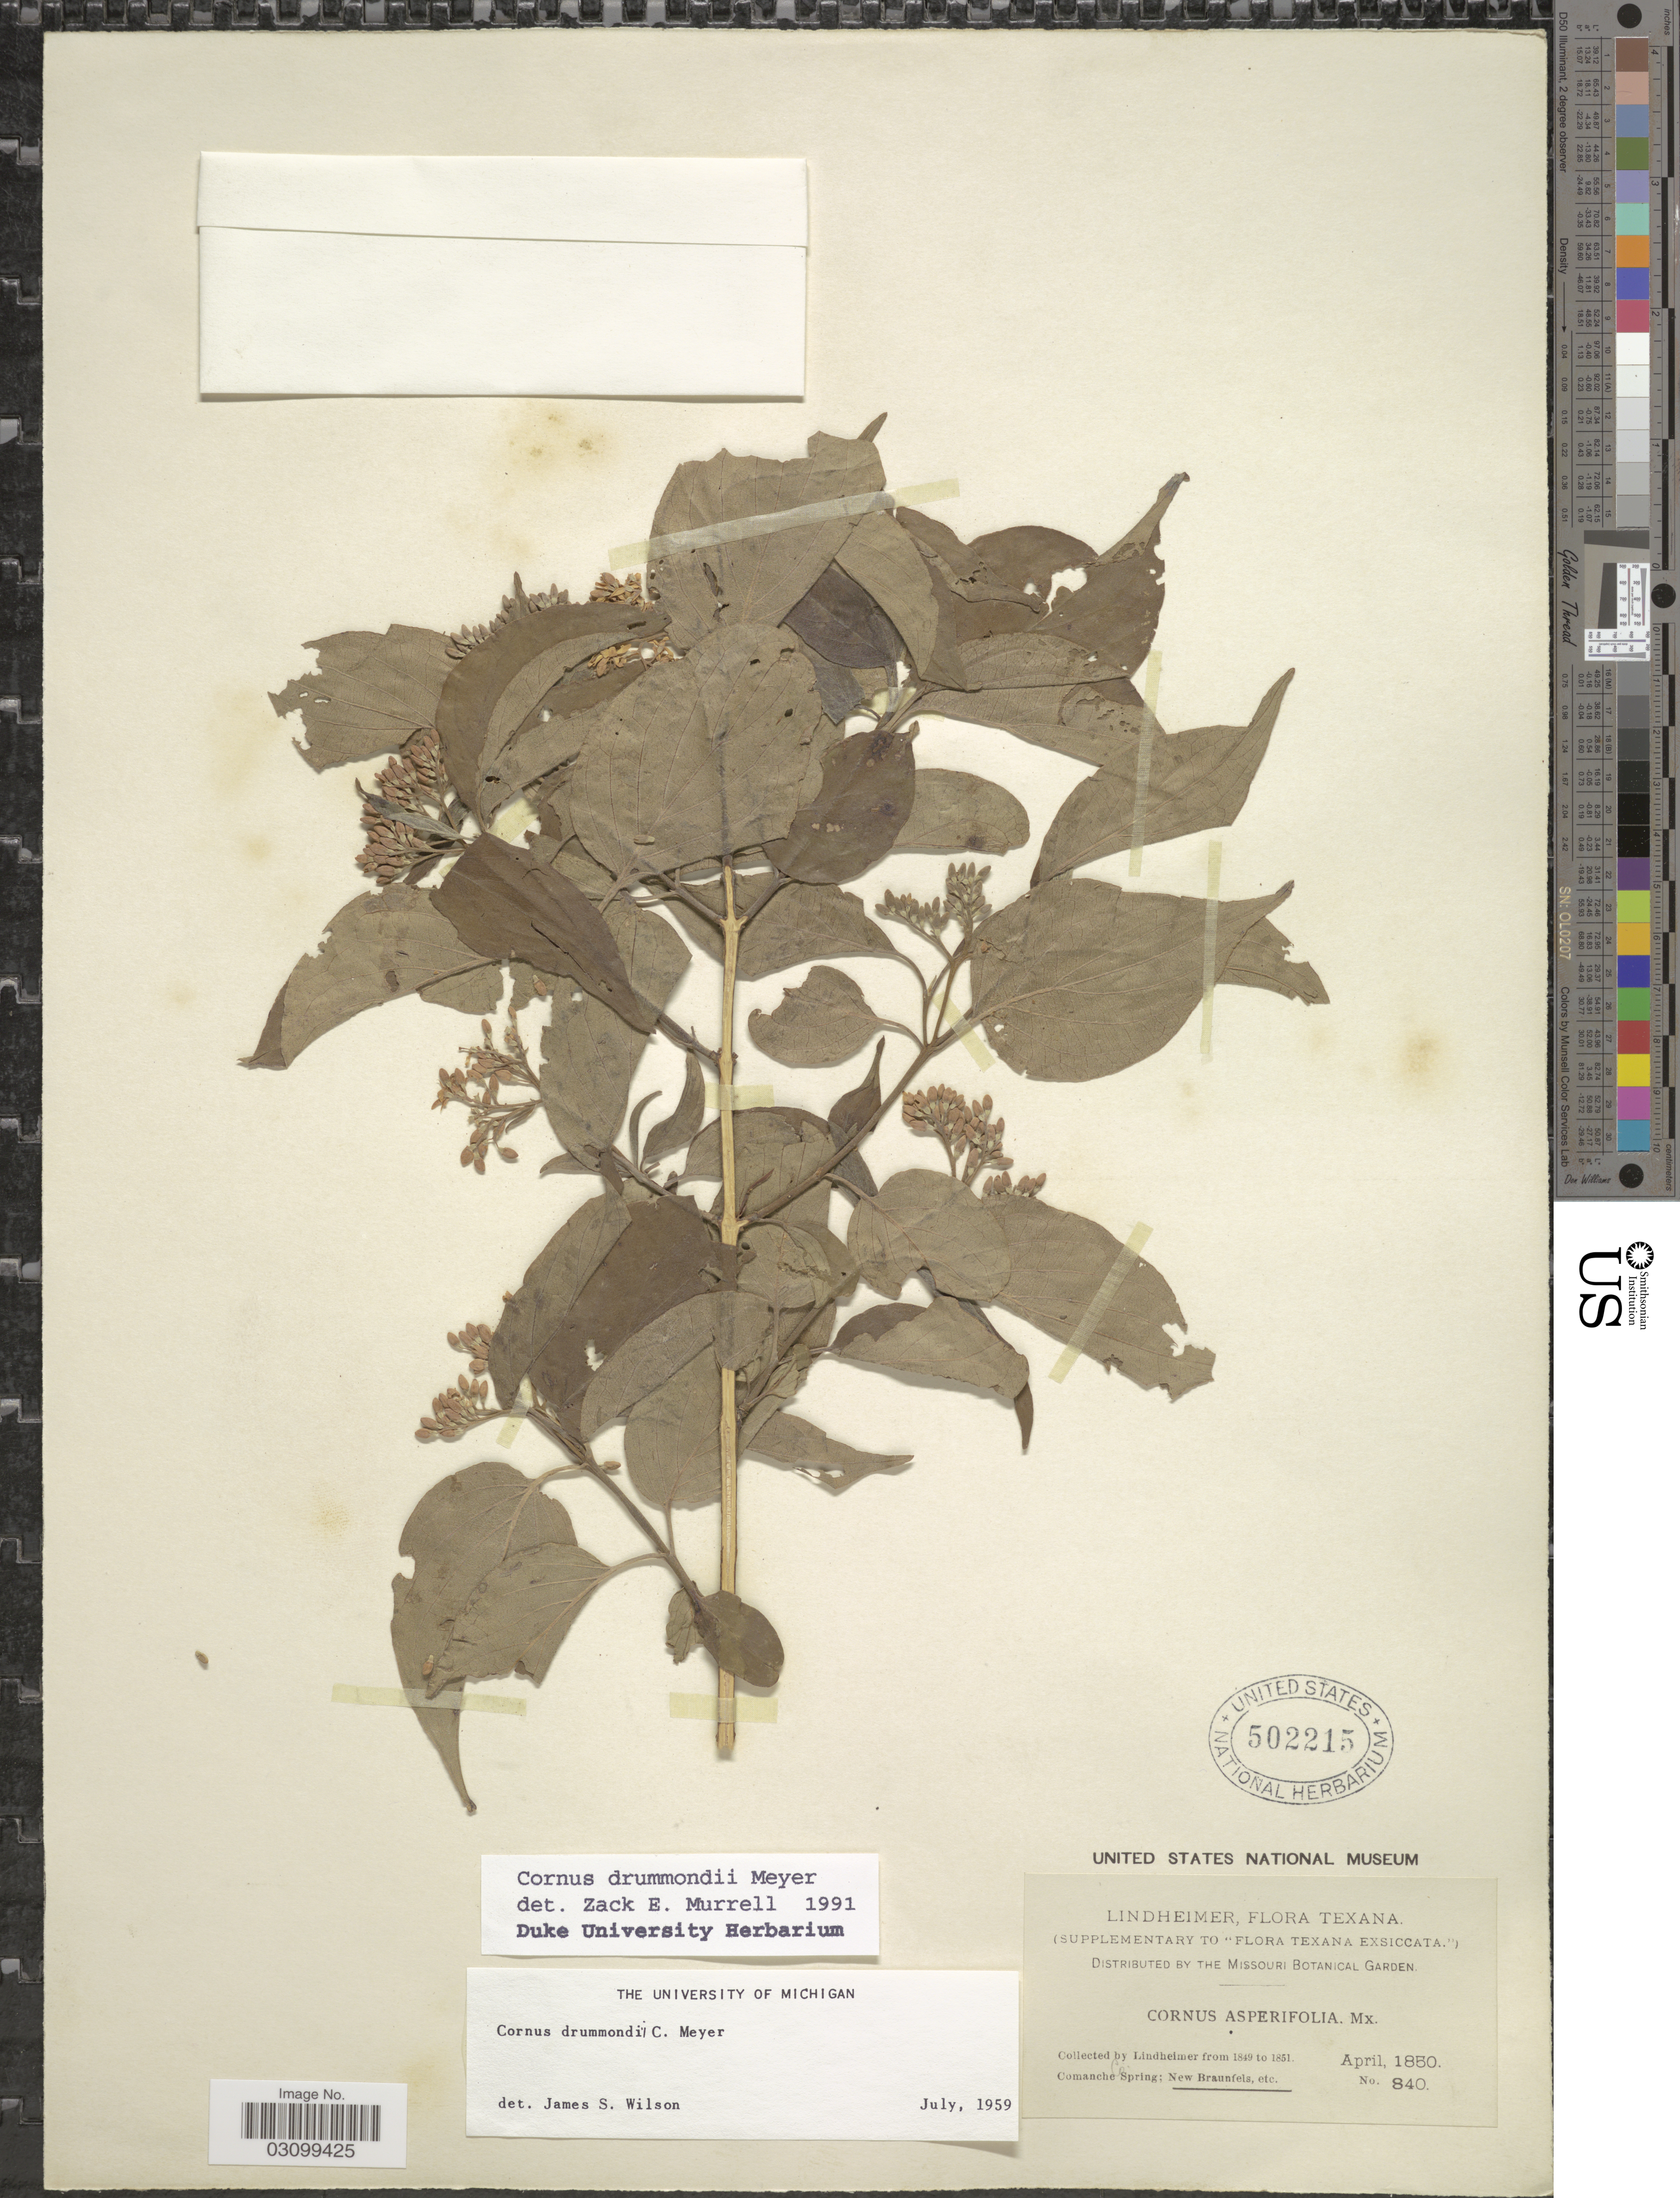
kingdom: Plantae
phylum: Tracheophyta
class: Magnoliopsida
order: Cornales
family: Cornaceae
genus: Cornus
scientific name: Cornus drummondii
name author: C.A. Mey.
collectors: -. Lindheimer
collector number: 840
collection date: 1850-04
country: United States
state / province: Texas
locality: Comanche Co Spring; New Braunfels.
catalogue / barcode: US 502215